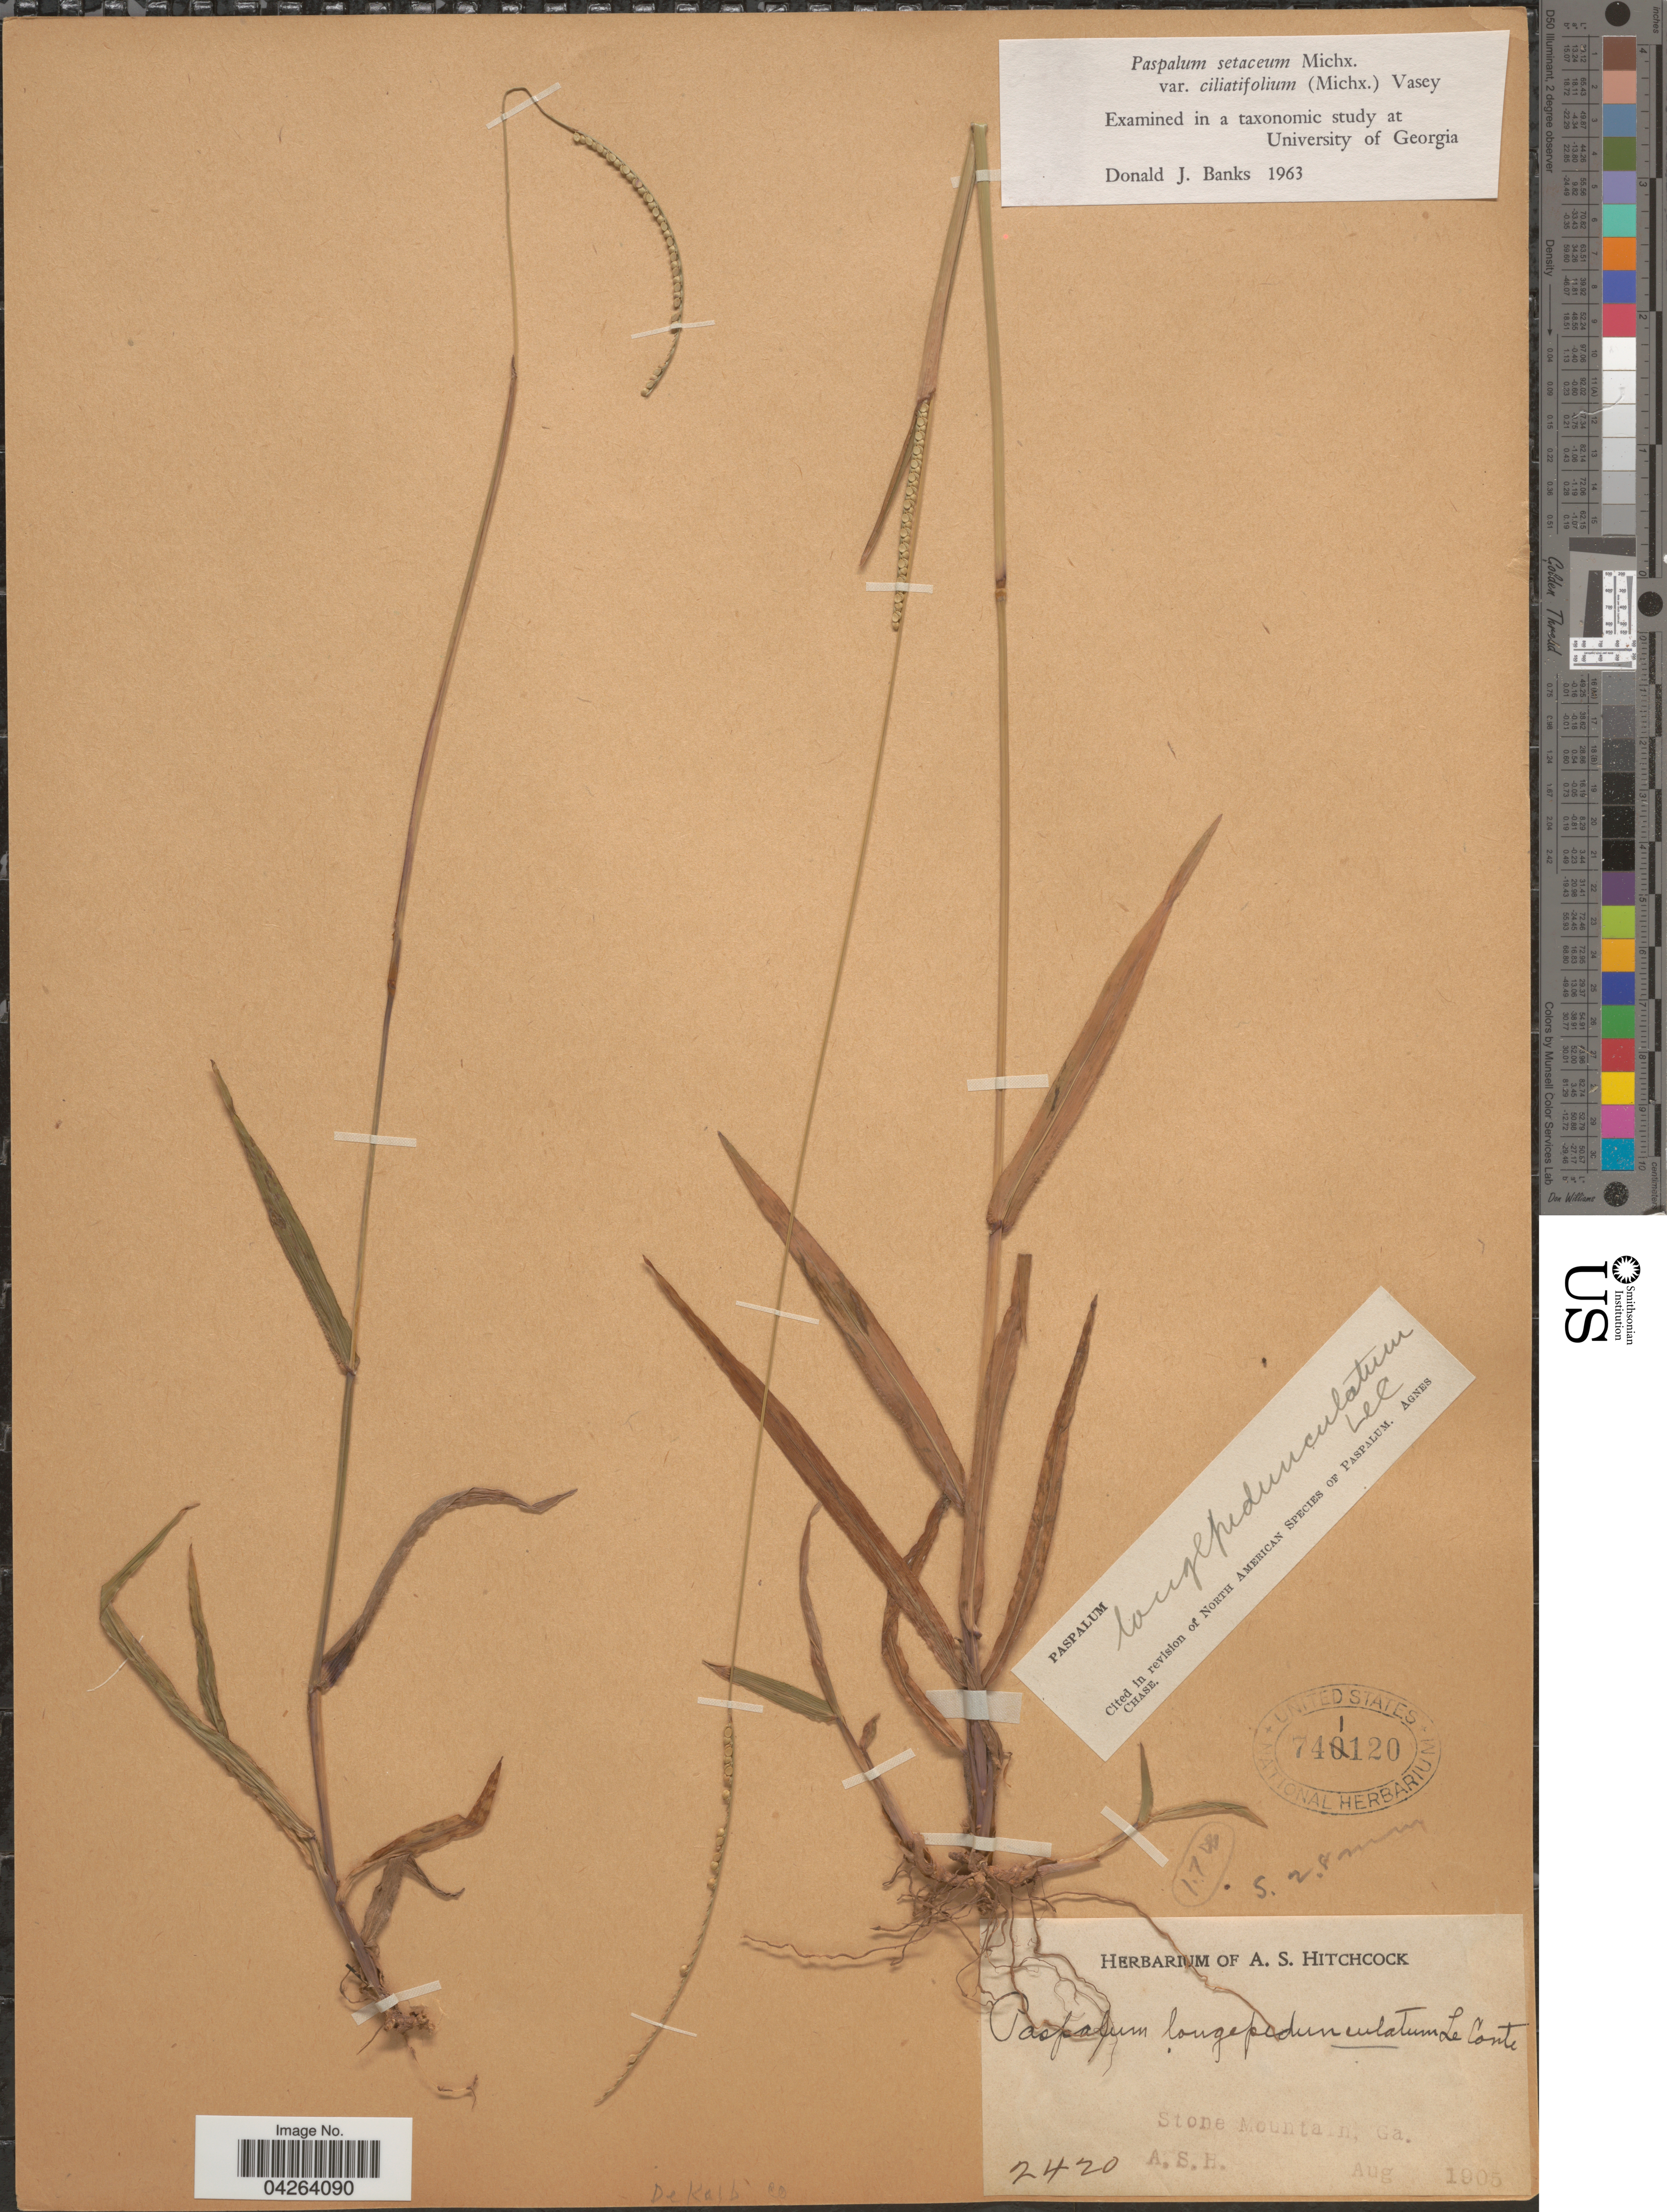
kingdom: Plantae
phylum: Tracheophyta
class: Liliopsida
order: Poales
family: Poaceae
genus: Paspalum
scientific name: Paspalum setaceum var. longipedunculatum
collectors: A. S. Hitchcock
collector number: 2420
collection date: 1905-08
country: United States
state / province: Georgia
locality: Stone Mountain. Dekalb Co.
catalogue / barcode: US 741120